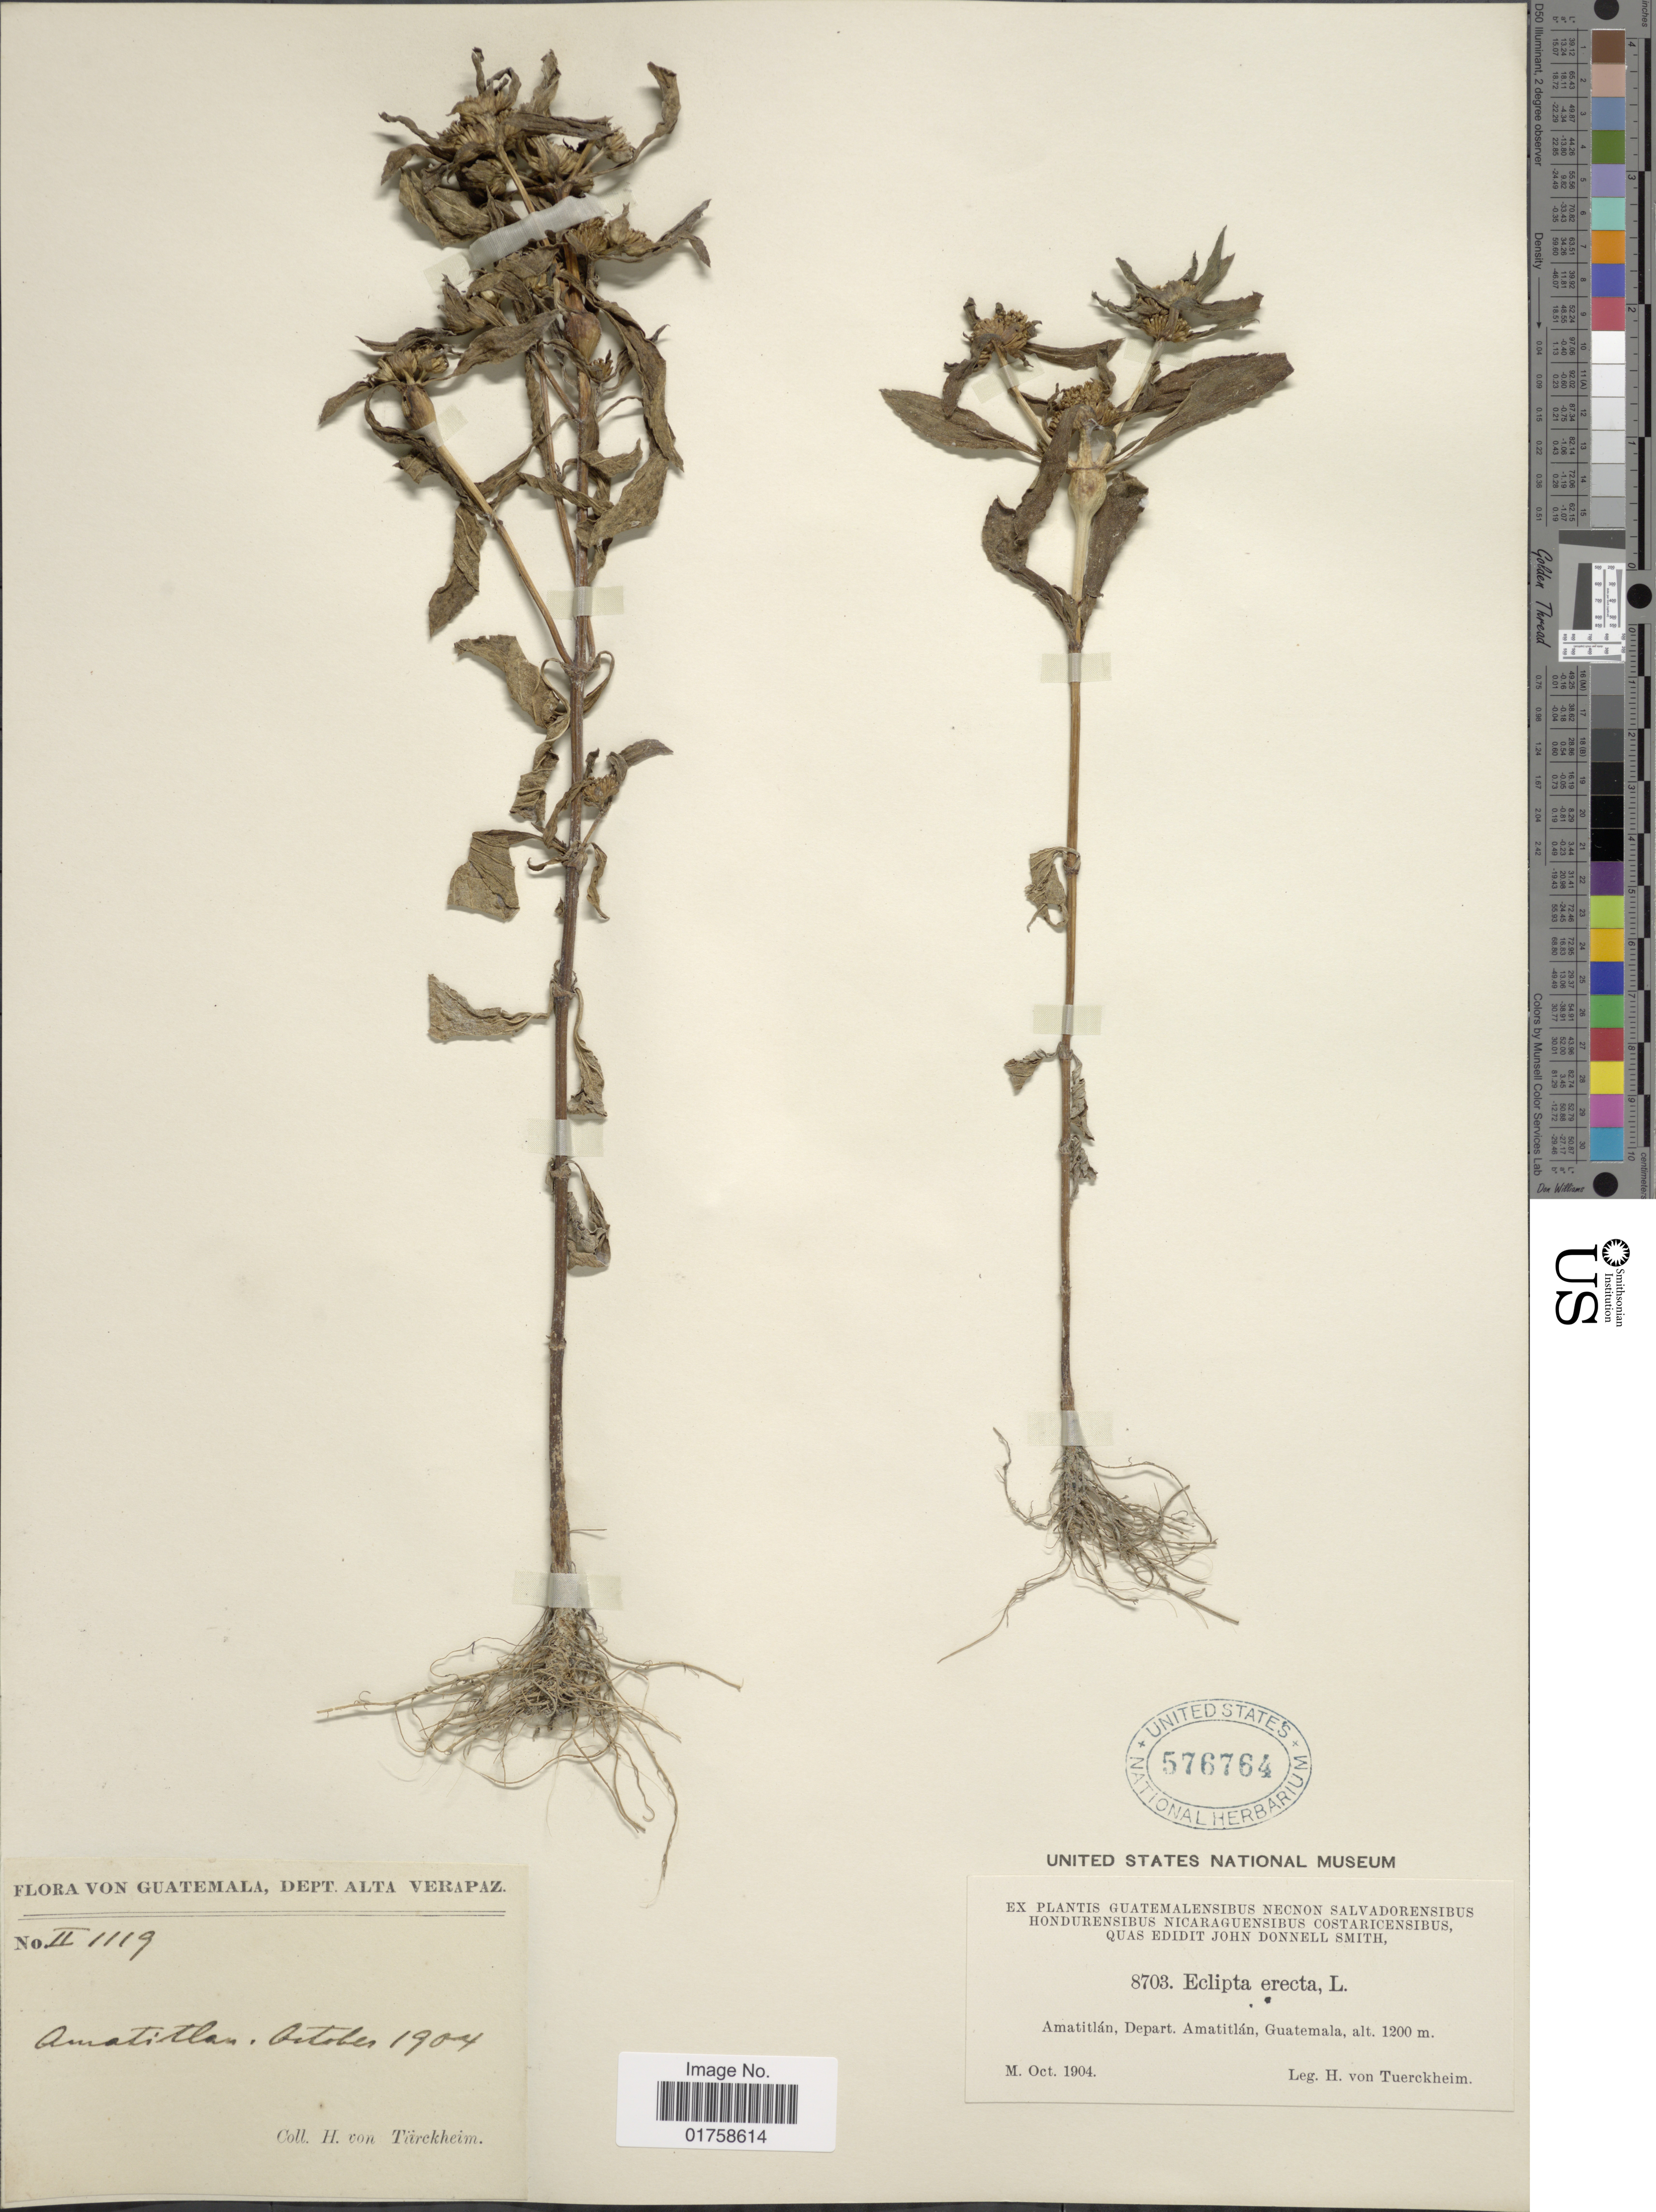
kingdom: Plantae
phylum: Tracheophyta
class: Magnoliopsida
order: Asterales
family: Asteraceae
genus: Eclipta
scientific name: Eclipta erecta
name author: L.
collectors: H. von Tuerckheim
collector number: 8703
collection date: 1904-10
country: Guatemala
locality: Amatitlan, Depart. Amatitlan, Guatemala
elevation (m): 1200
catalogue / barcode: US 576764